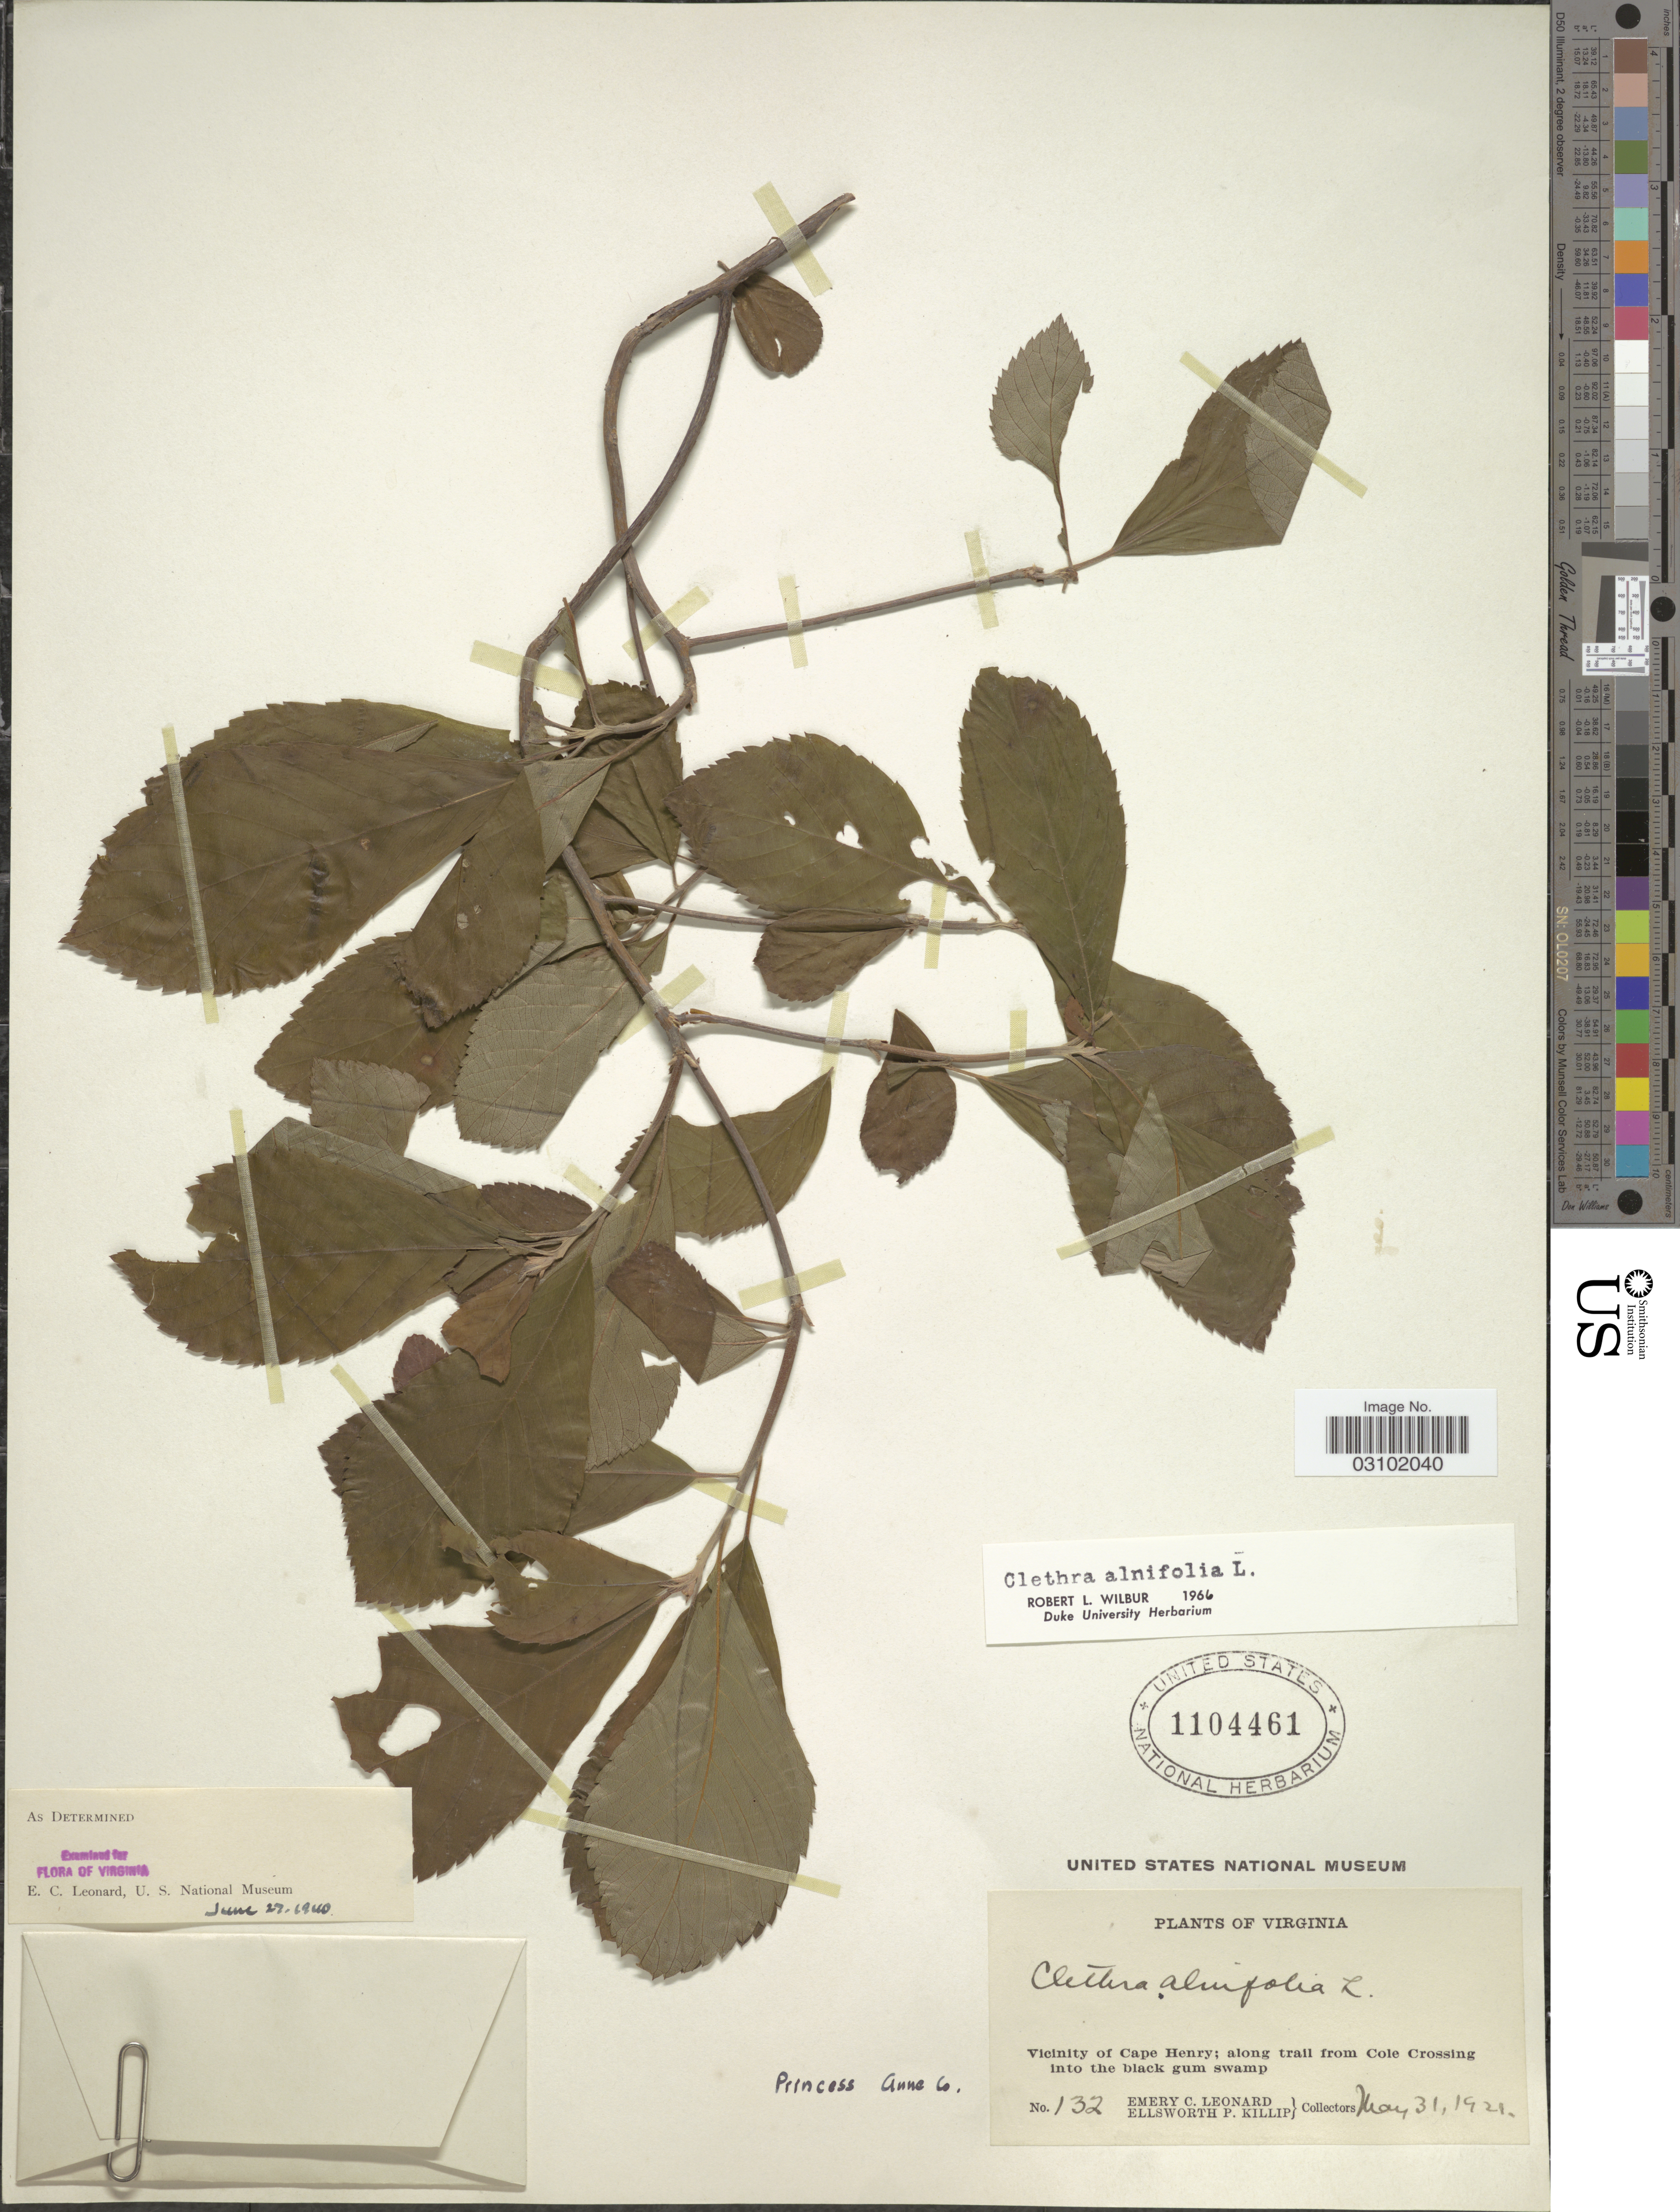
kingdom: Plantae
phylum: Tracheophyta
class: Magnoliopsida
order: Ericales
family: Clethraceae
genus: Clethra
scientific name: Clethra alnifolia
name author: L.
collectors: E. C. Leonard & E. P. Killip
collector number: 132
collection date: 1921-05-31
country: United States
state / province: Virginia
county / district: City of Virginia Beach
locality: Vicinity of Cape Henry; along trail from Cole Crossing into the Black gum swamp. Princess Anne Co.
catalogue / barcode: US 1104461